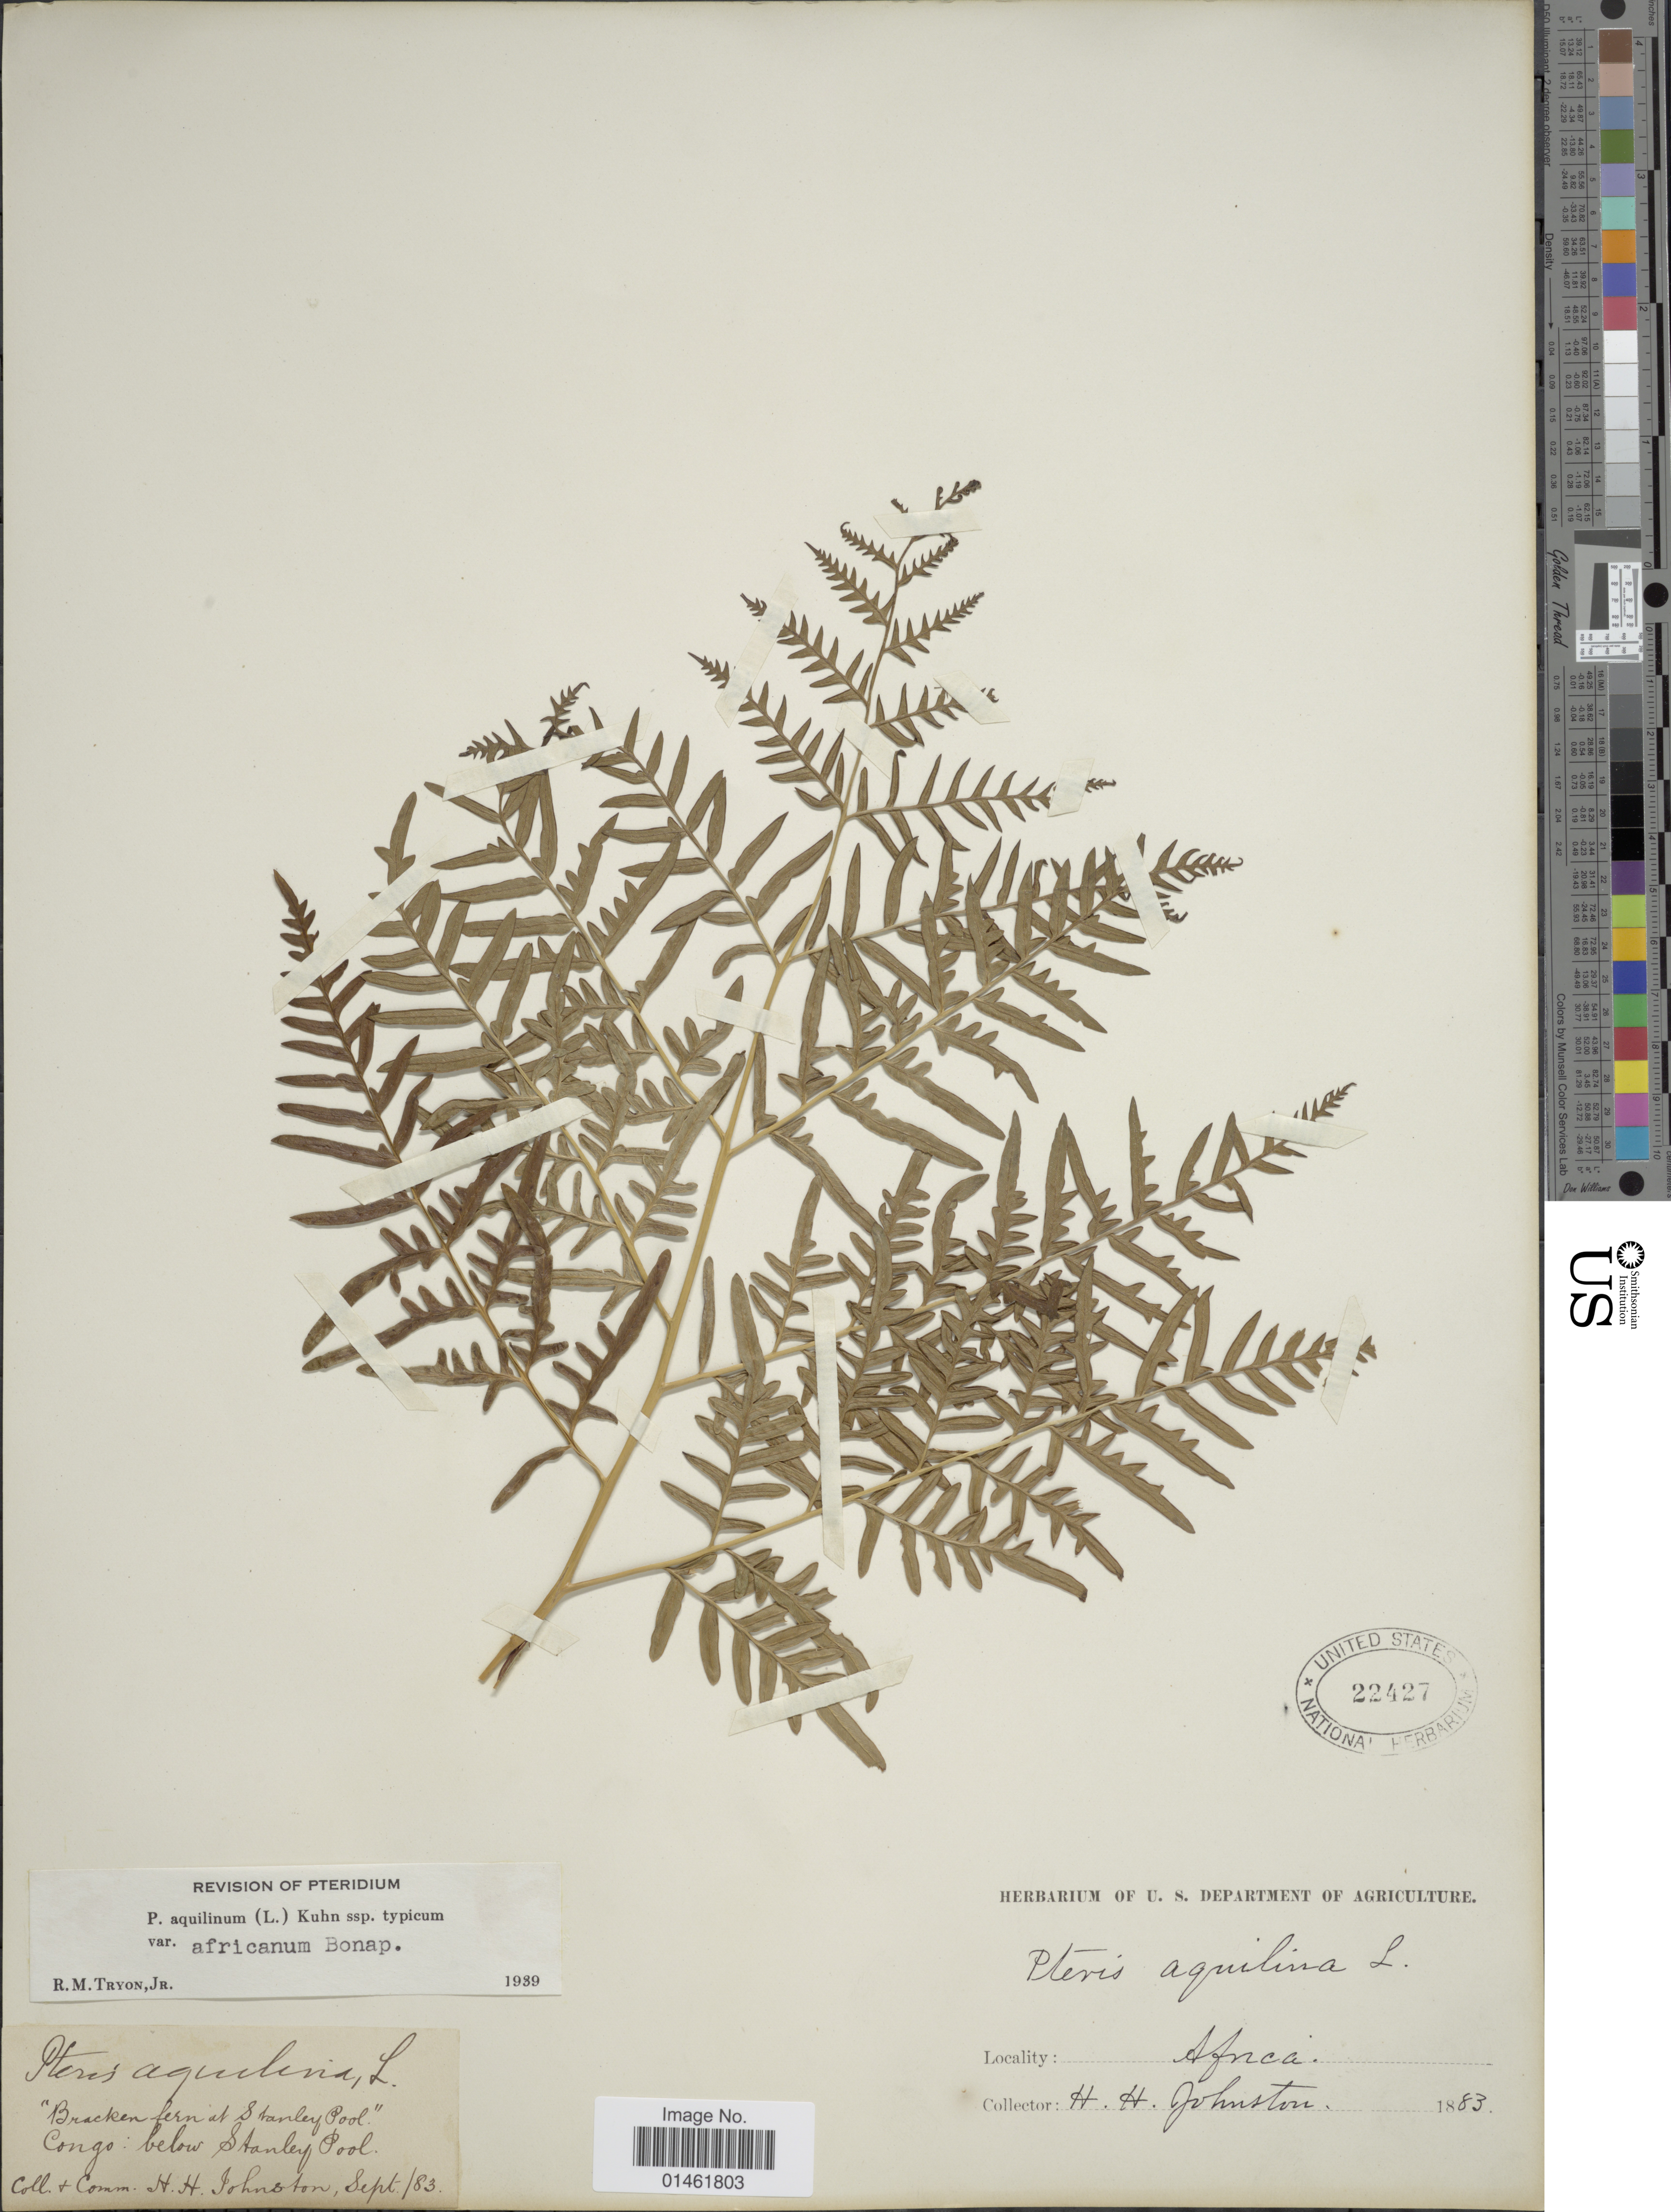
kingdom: Plantae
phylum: Tracheophyta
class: Polypodiopsida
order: Polypodiales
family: Dennstaedtiaceae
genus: Pteridium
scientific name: Pteridium aquilinum var. africanum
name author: (L.) Kuhn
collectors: H. H. Johnston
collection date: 1883-09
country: Congo, Democratic Republic of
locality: Congo below Stanley Pool, Africa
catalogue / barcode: US 22427